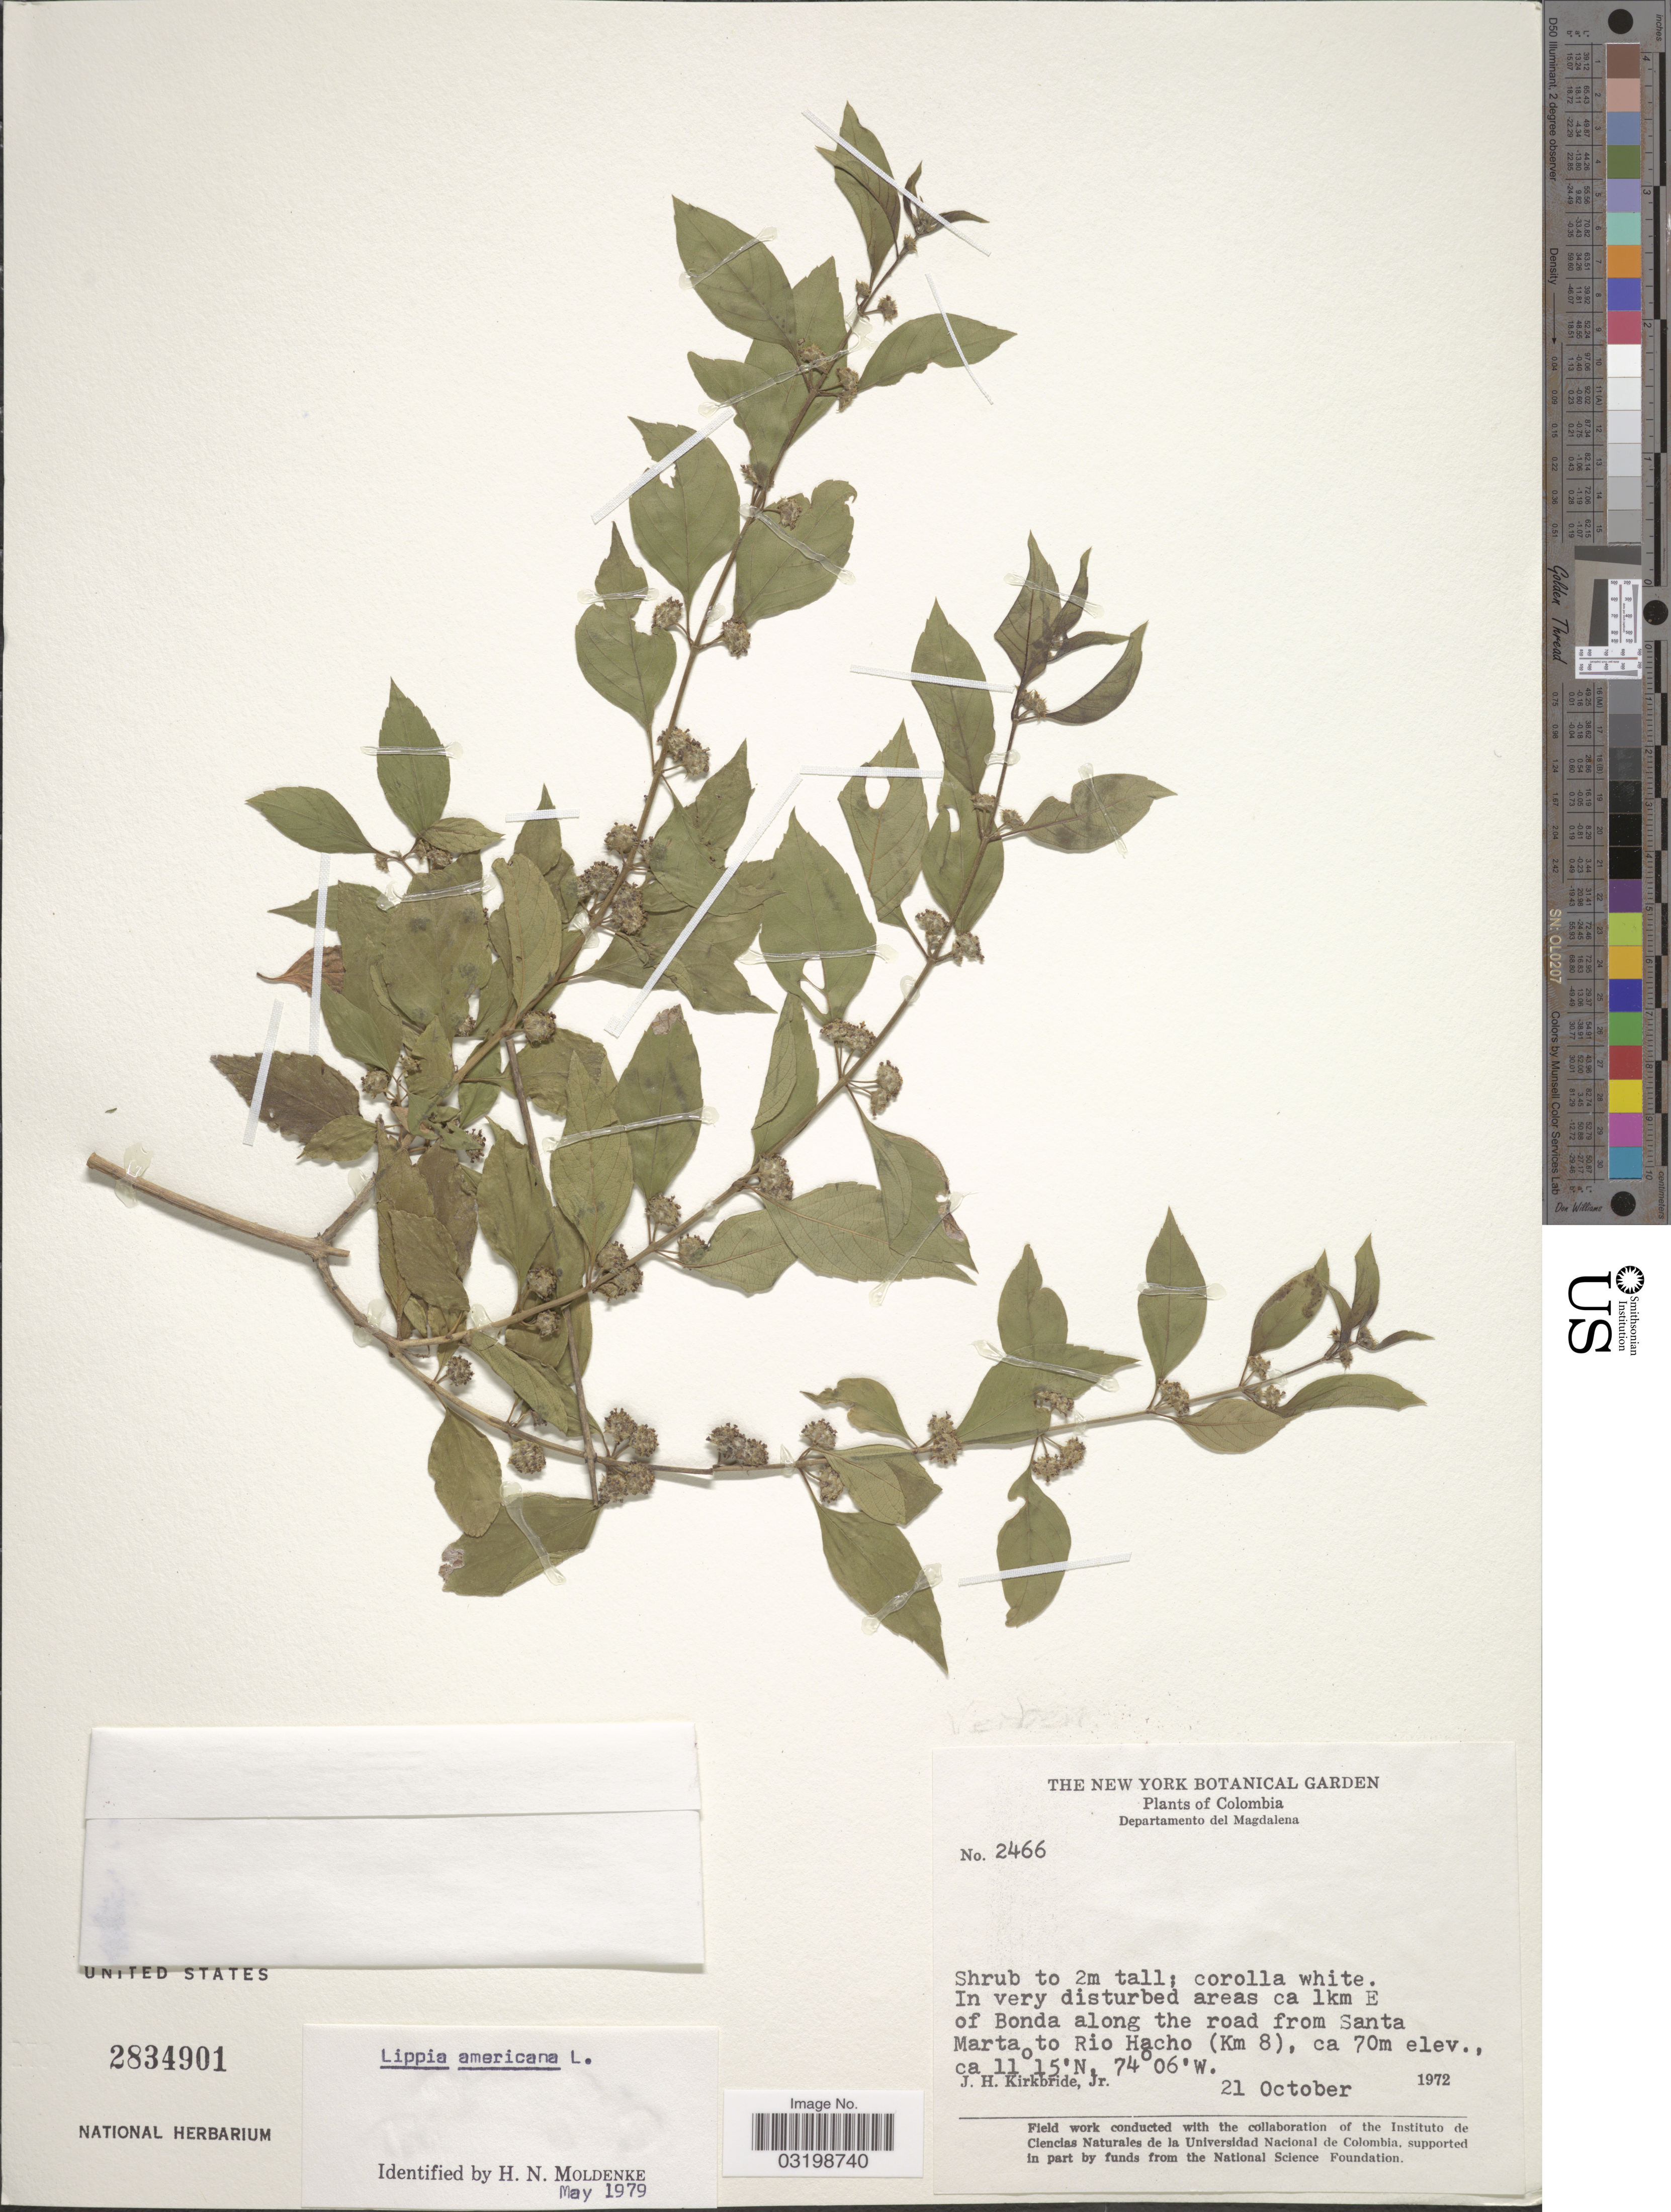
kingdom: Plantae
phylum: Tracheophyta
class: Magnoliopsida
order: Lamiales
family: Verbenaceae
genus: Lippia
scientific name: Lippia americana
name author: L.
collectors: J. H. Kirkbride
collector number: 2466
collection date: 1972-10-21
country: Colombia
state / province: Magdalena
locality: Departamento del Magdalena. Ca 1km E of Bonda along the road from Santa Marta to Rio Hacho (Km 8).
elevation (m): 70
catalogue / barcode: US 2834901